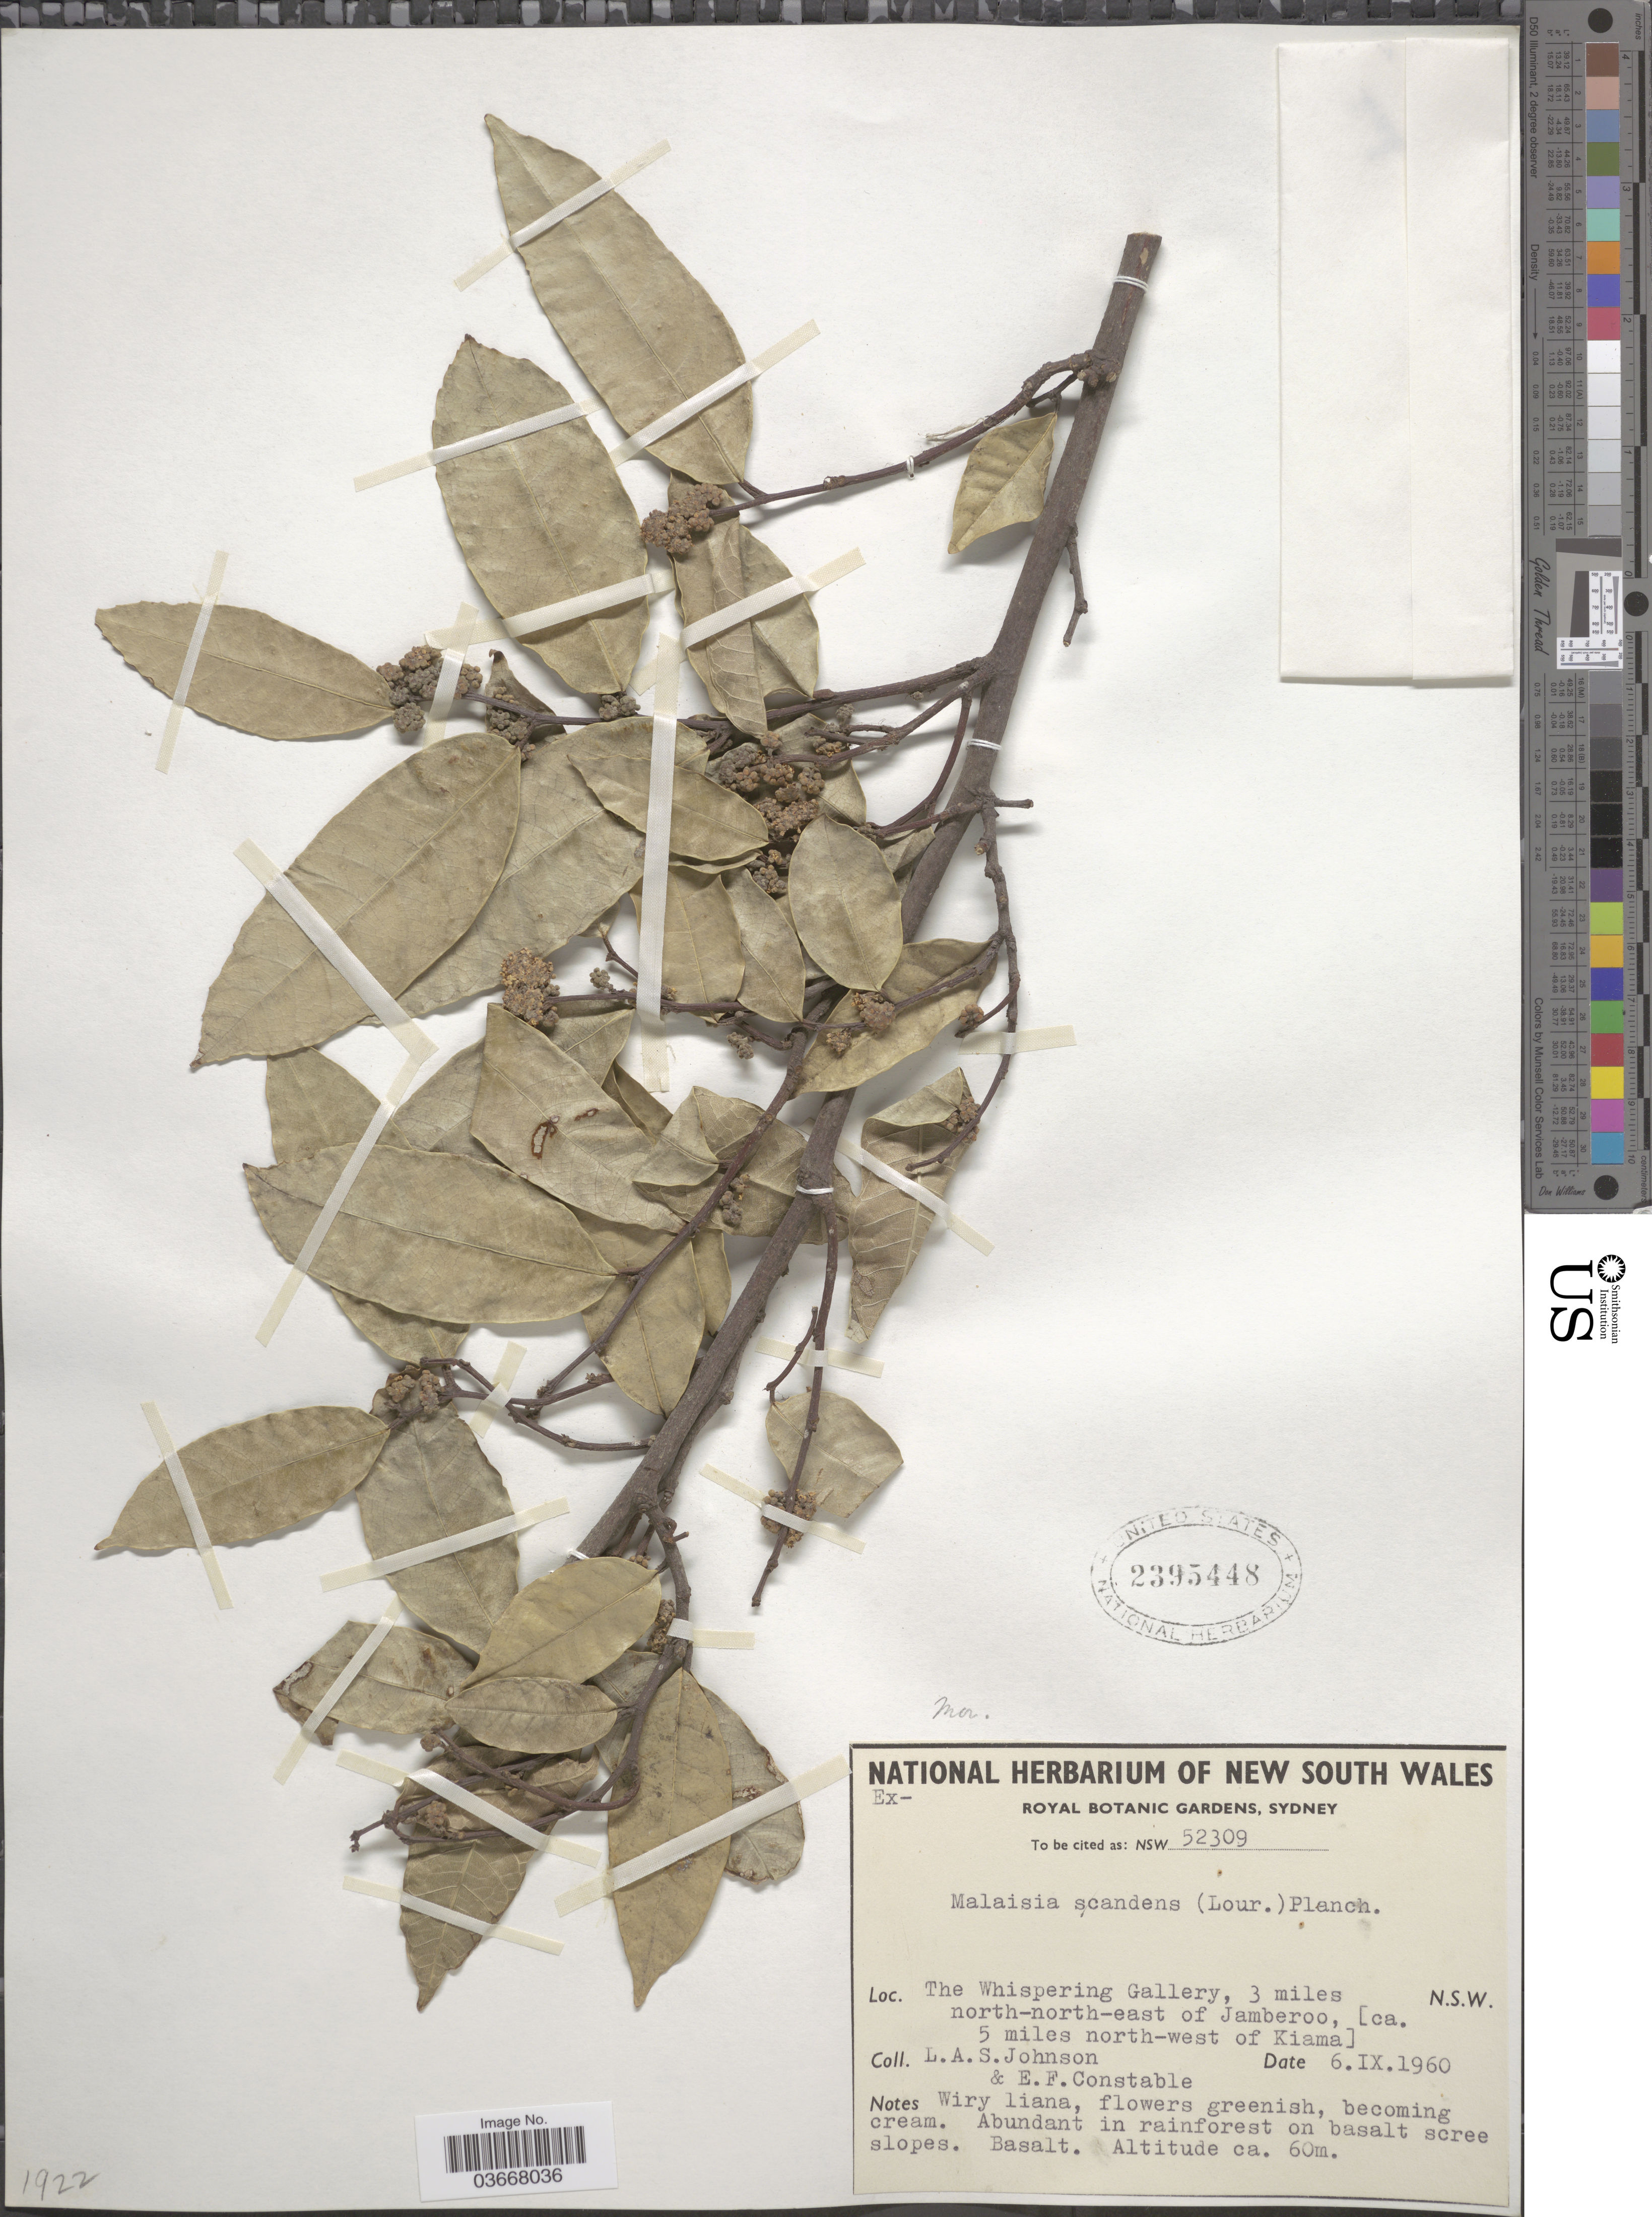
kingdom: Plantae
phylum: Tracheophyta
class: Magnoliopsida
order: Rosales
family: Moraceae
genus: Malaisia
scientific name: Malaisia scandens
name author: (Lour.) Planch.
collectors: L. A. S. Johnson & E. F. Constable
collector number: NSW52309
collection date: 1960-09-06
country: Australia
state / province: New South Wales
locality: The Whispering Gallery, 3 miles north-north-east of Jamberoo, [ca. 5 miles north-west of Kiama].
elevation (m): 60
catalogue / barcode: US 2395448